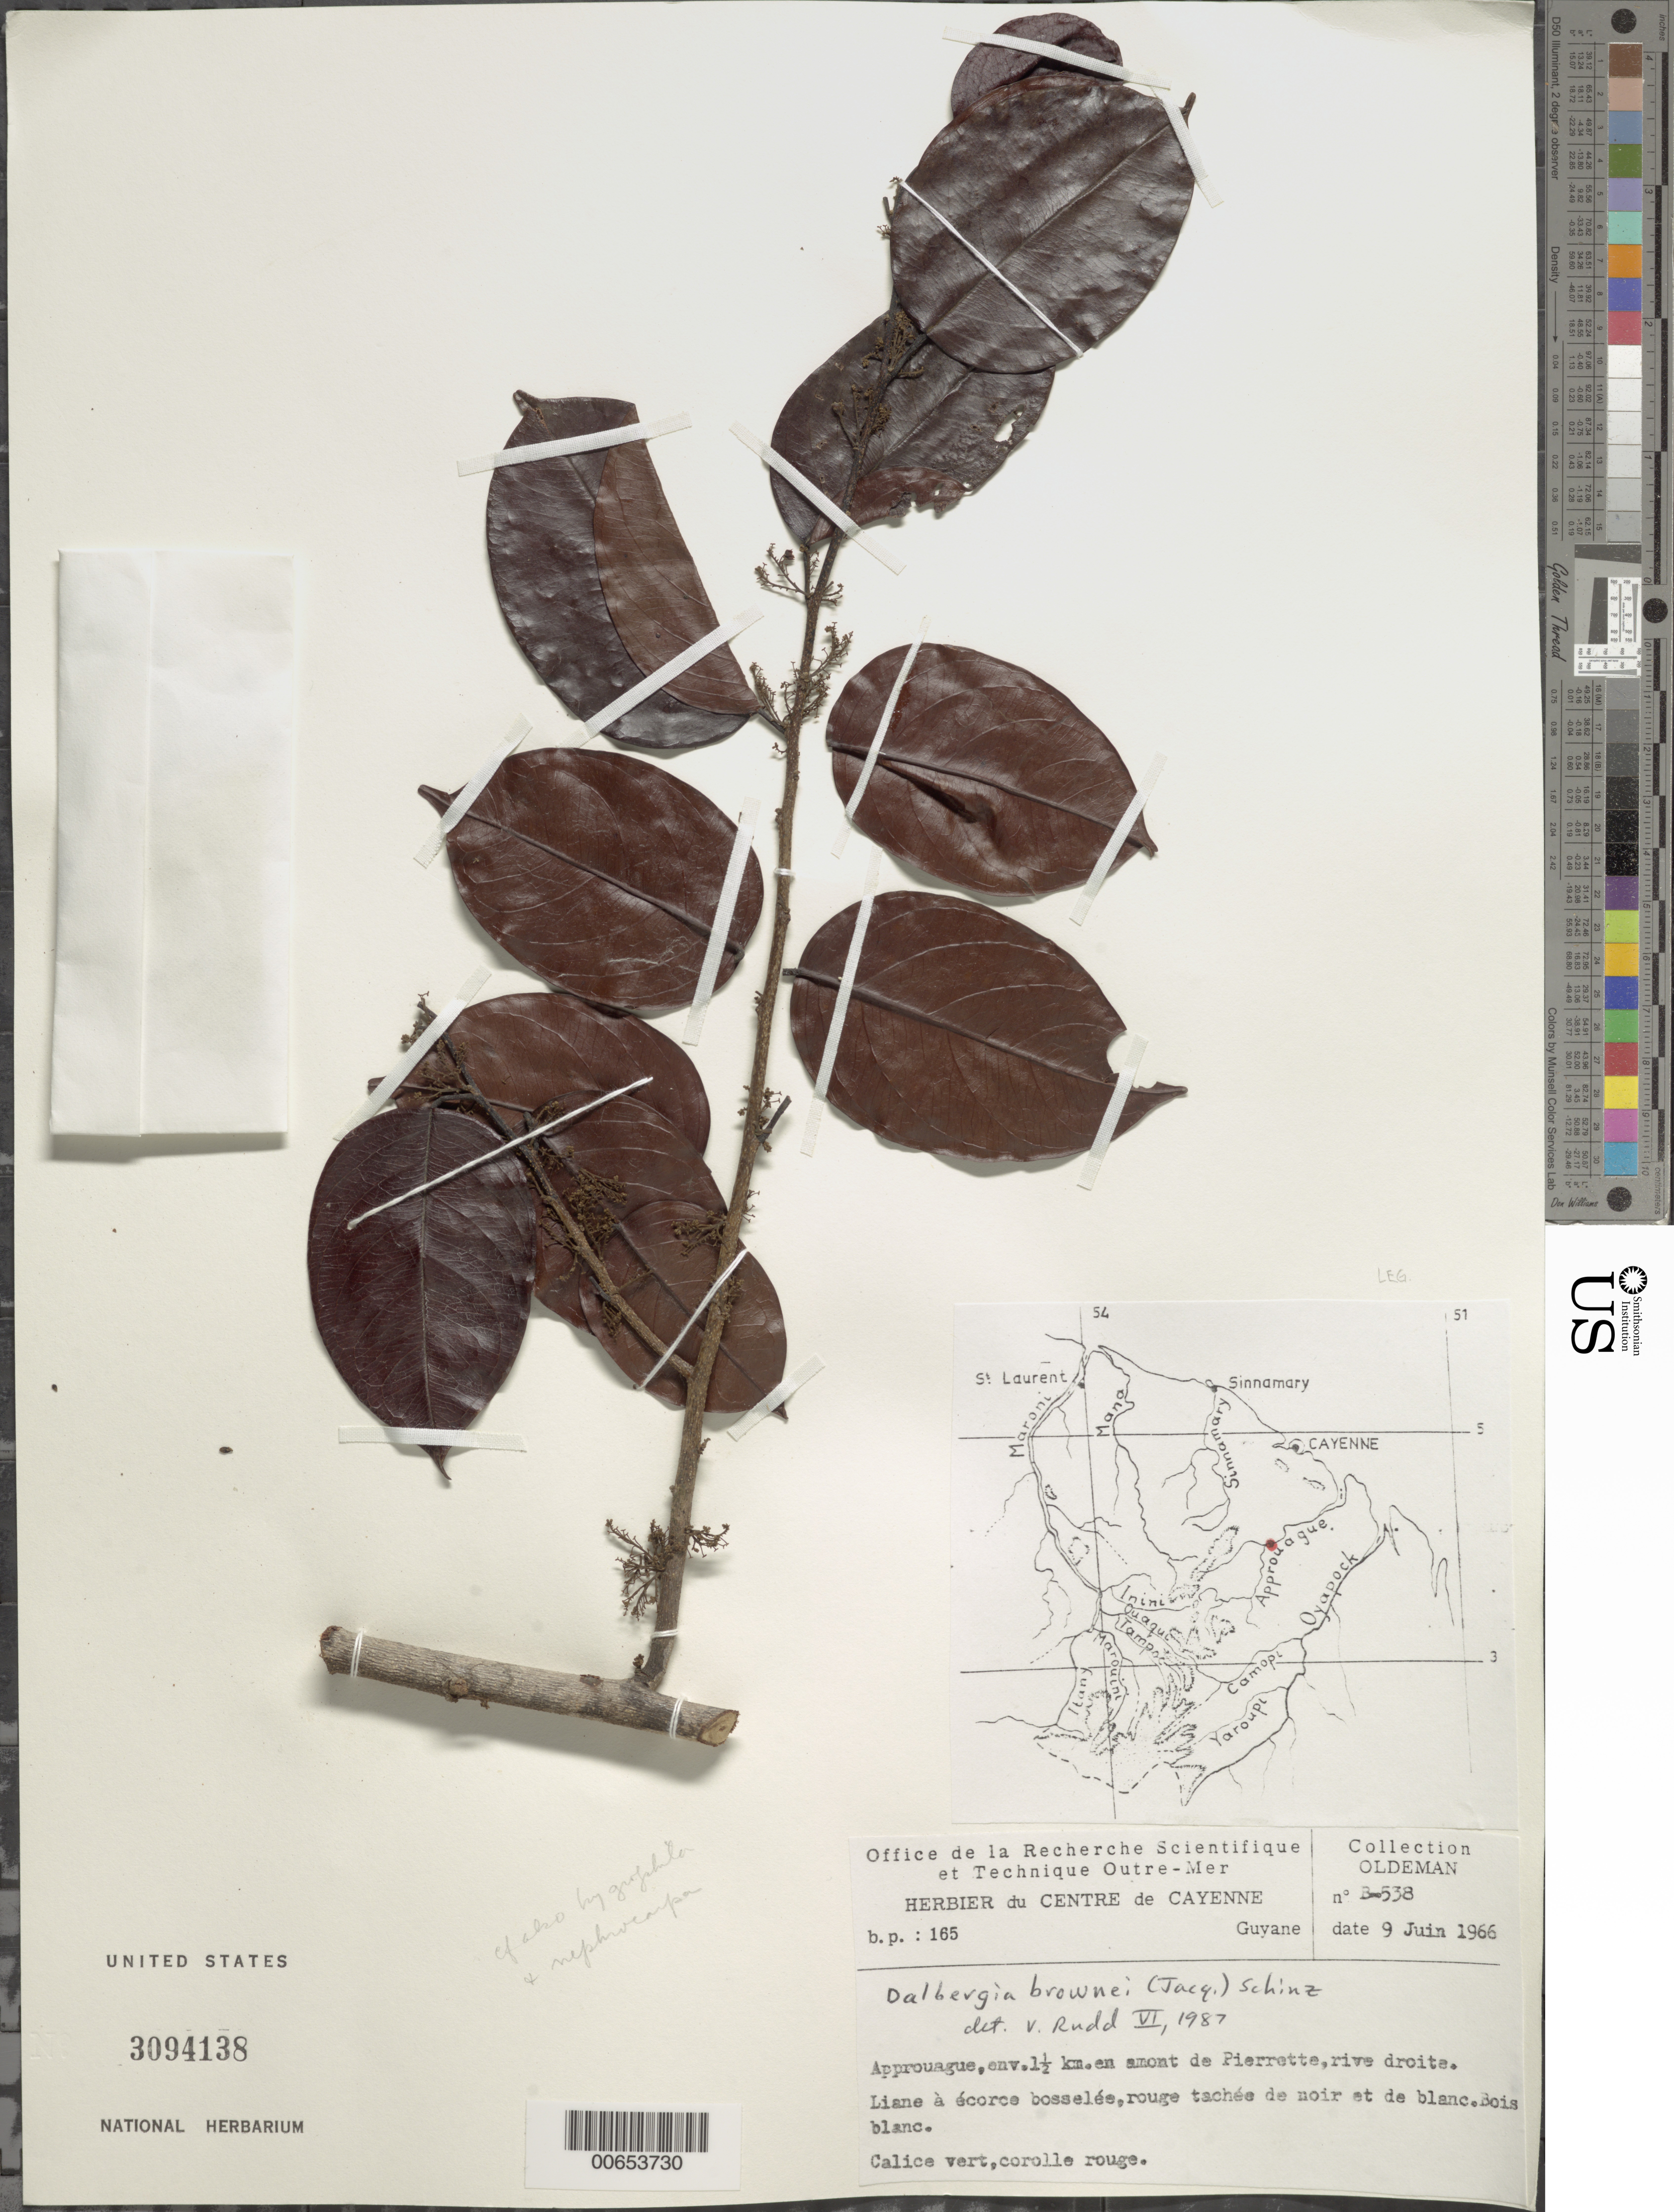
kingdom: Plantae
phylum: Tracheophyta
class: Magnoliopsida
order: Fabales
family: Fabaceae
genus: Dalbergia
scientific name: Dalbergia brownei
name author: (Jacq.) Schinz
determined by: Rudd, V. E.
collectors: R. Oldeman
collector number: B 538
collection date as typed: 9-Jun-66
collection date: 1966-06-09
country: French Guiana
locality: Approuague, env. 1.5 km en amont de Pierrette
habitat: Rive droite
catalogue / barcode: US 3094138